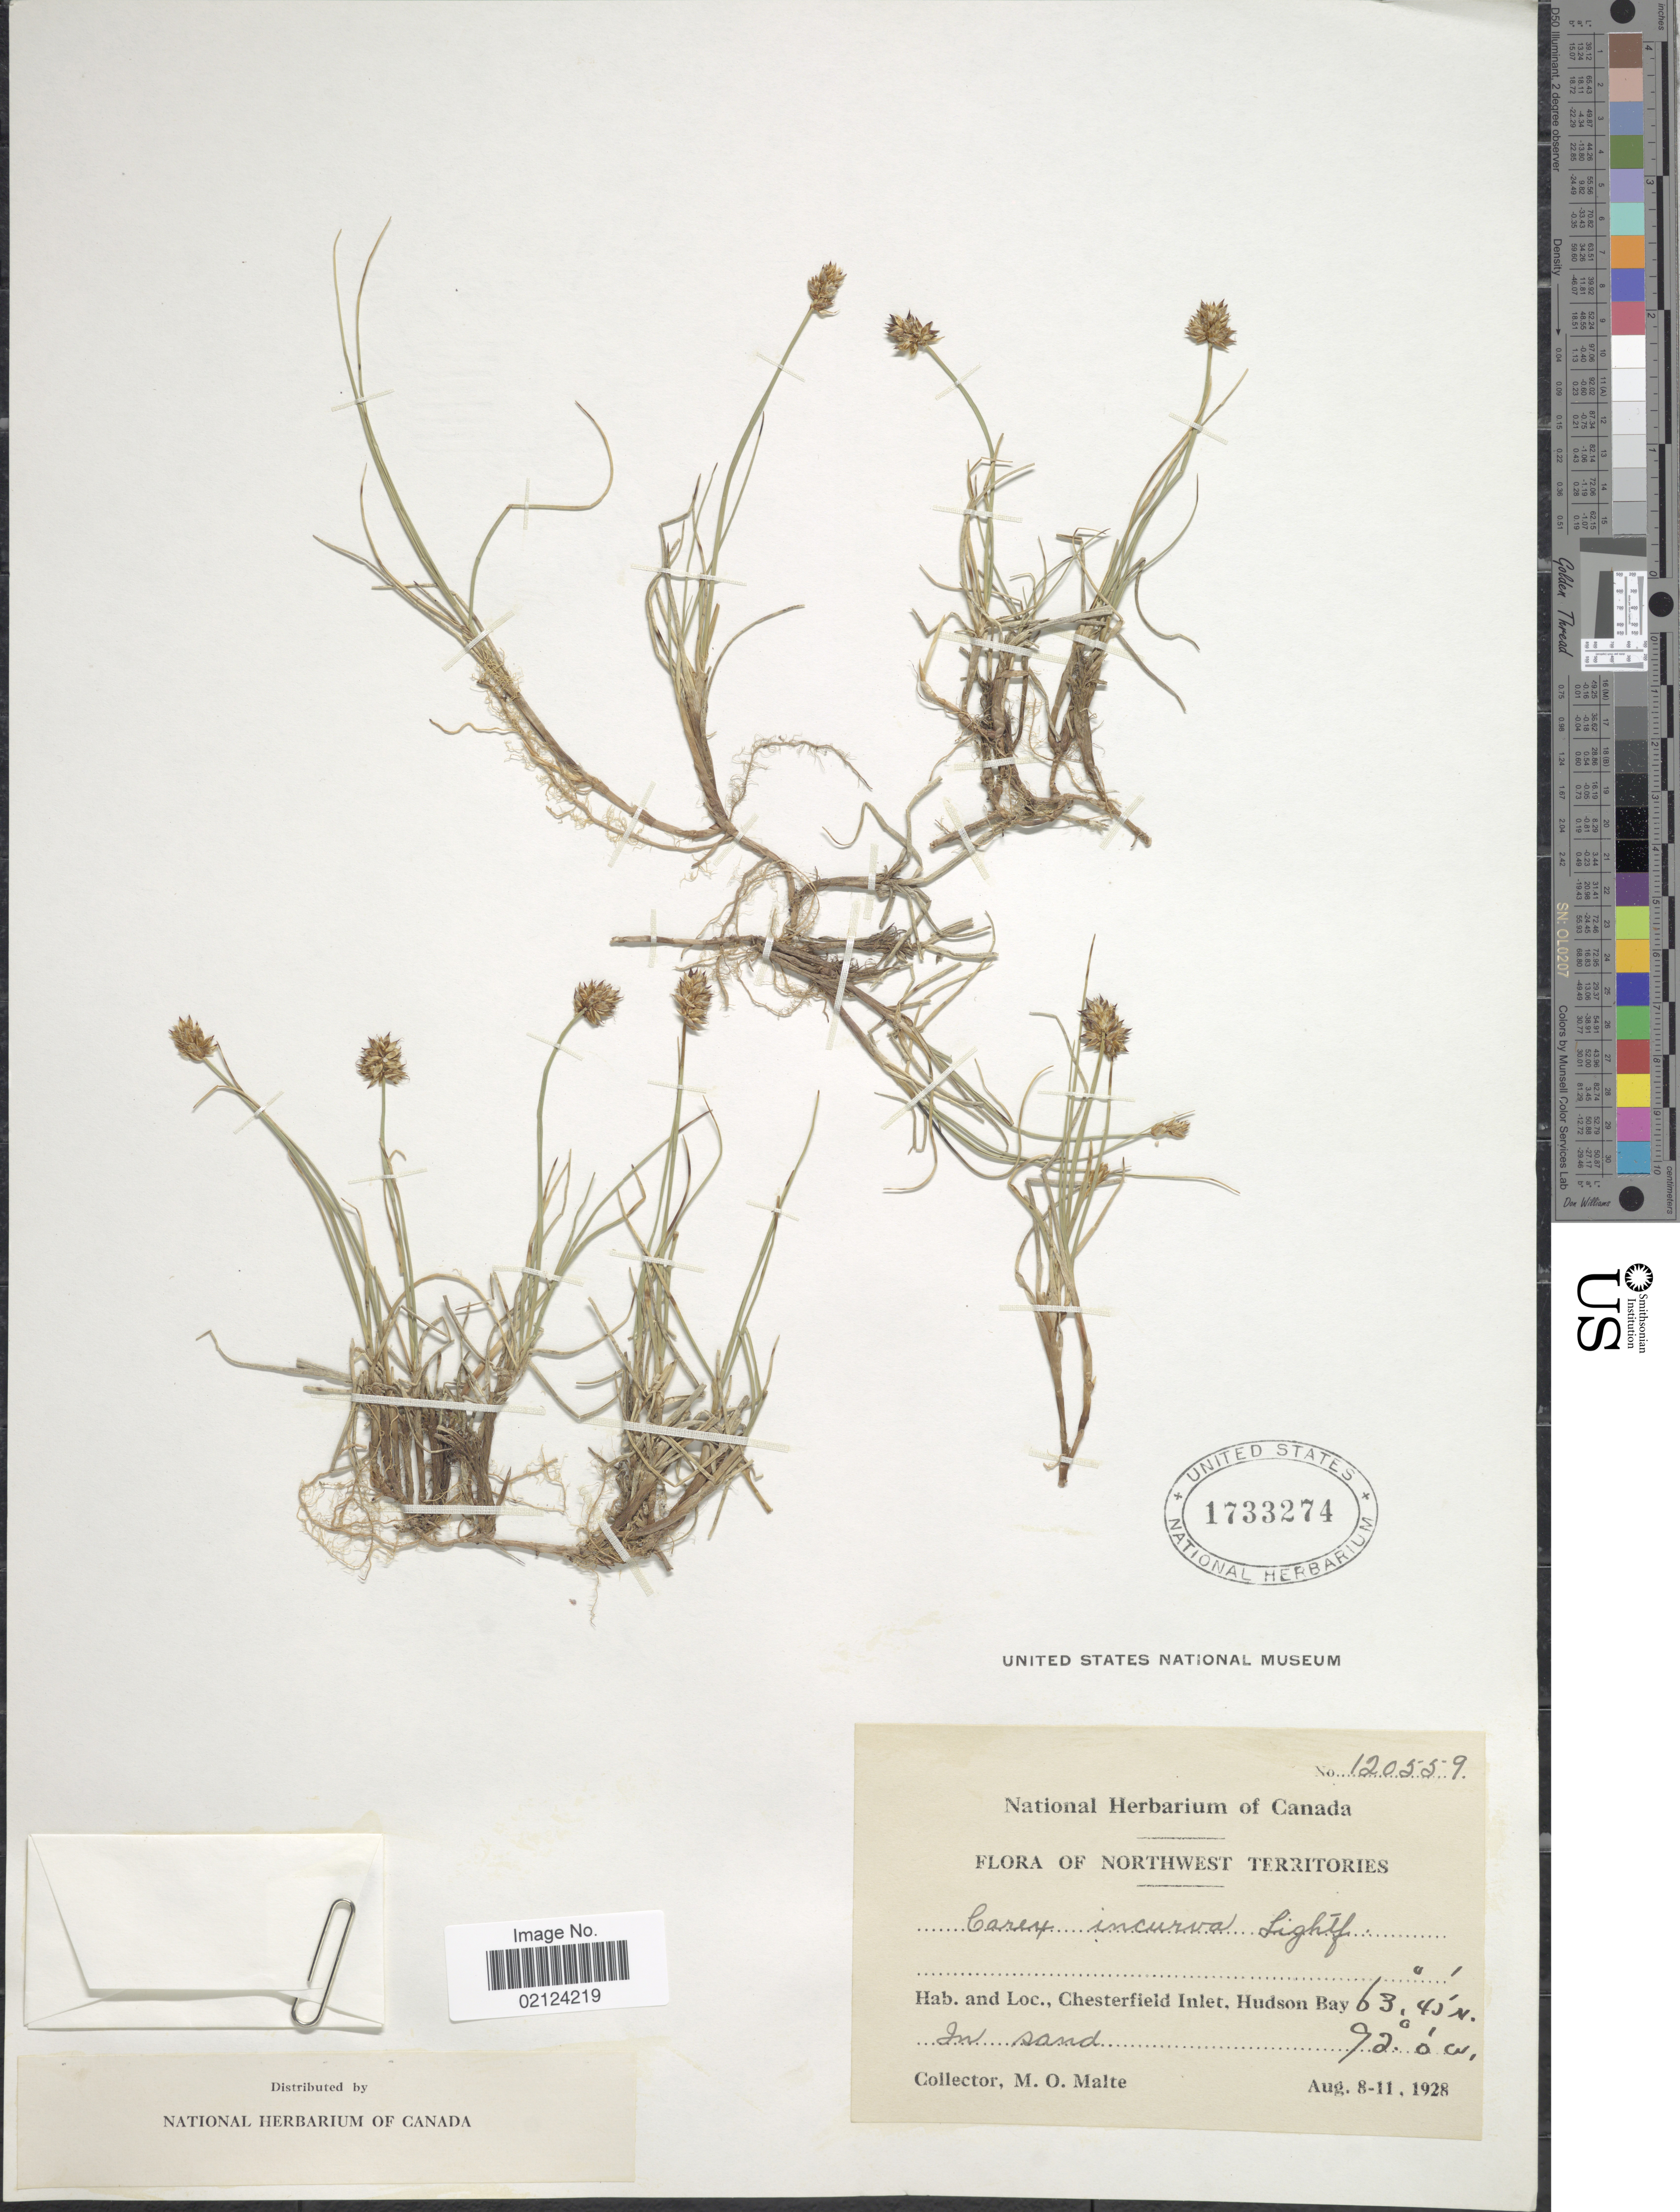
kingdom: Plantae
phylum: Tracheophyta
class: Liliopsida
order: Poales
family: Cyperaceae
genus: Carex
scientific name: Carex maritima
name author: Gunnerus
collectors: M. O. Malte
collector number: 120559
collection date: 1928-08-08/1928-08-11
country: Canada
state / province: Northwest Territories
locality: Chesterfield Inlet. Hudson Bay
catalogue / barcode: US 1733274